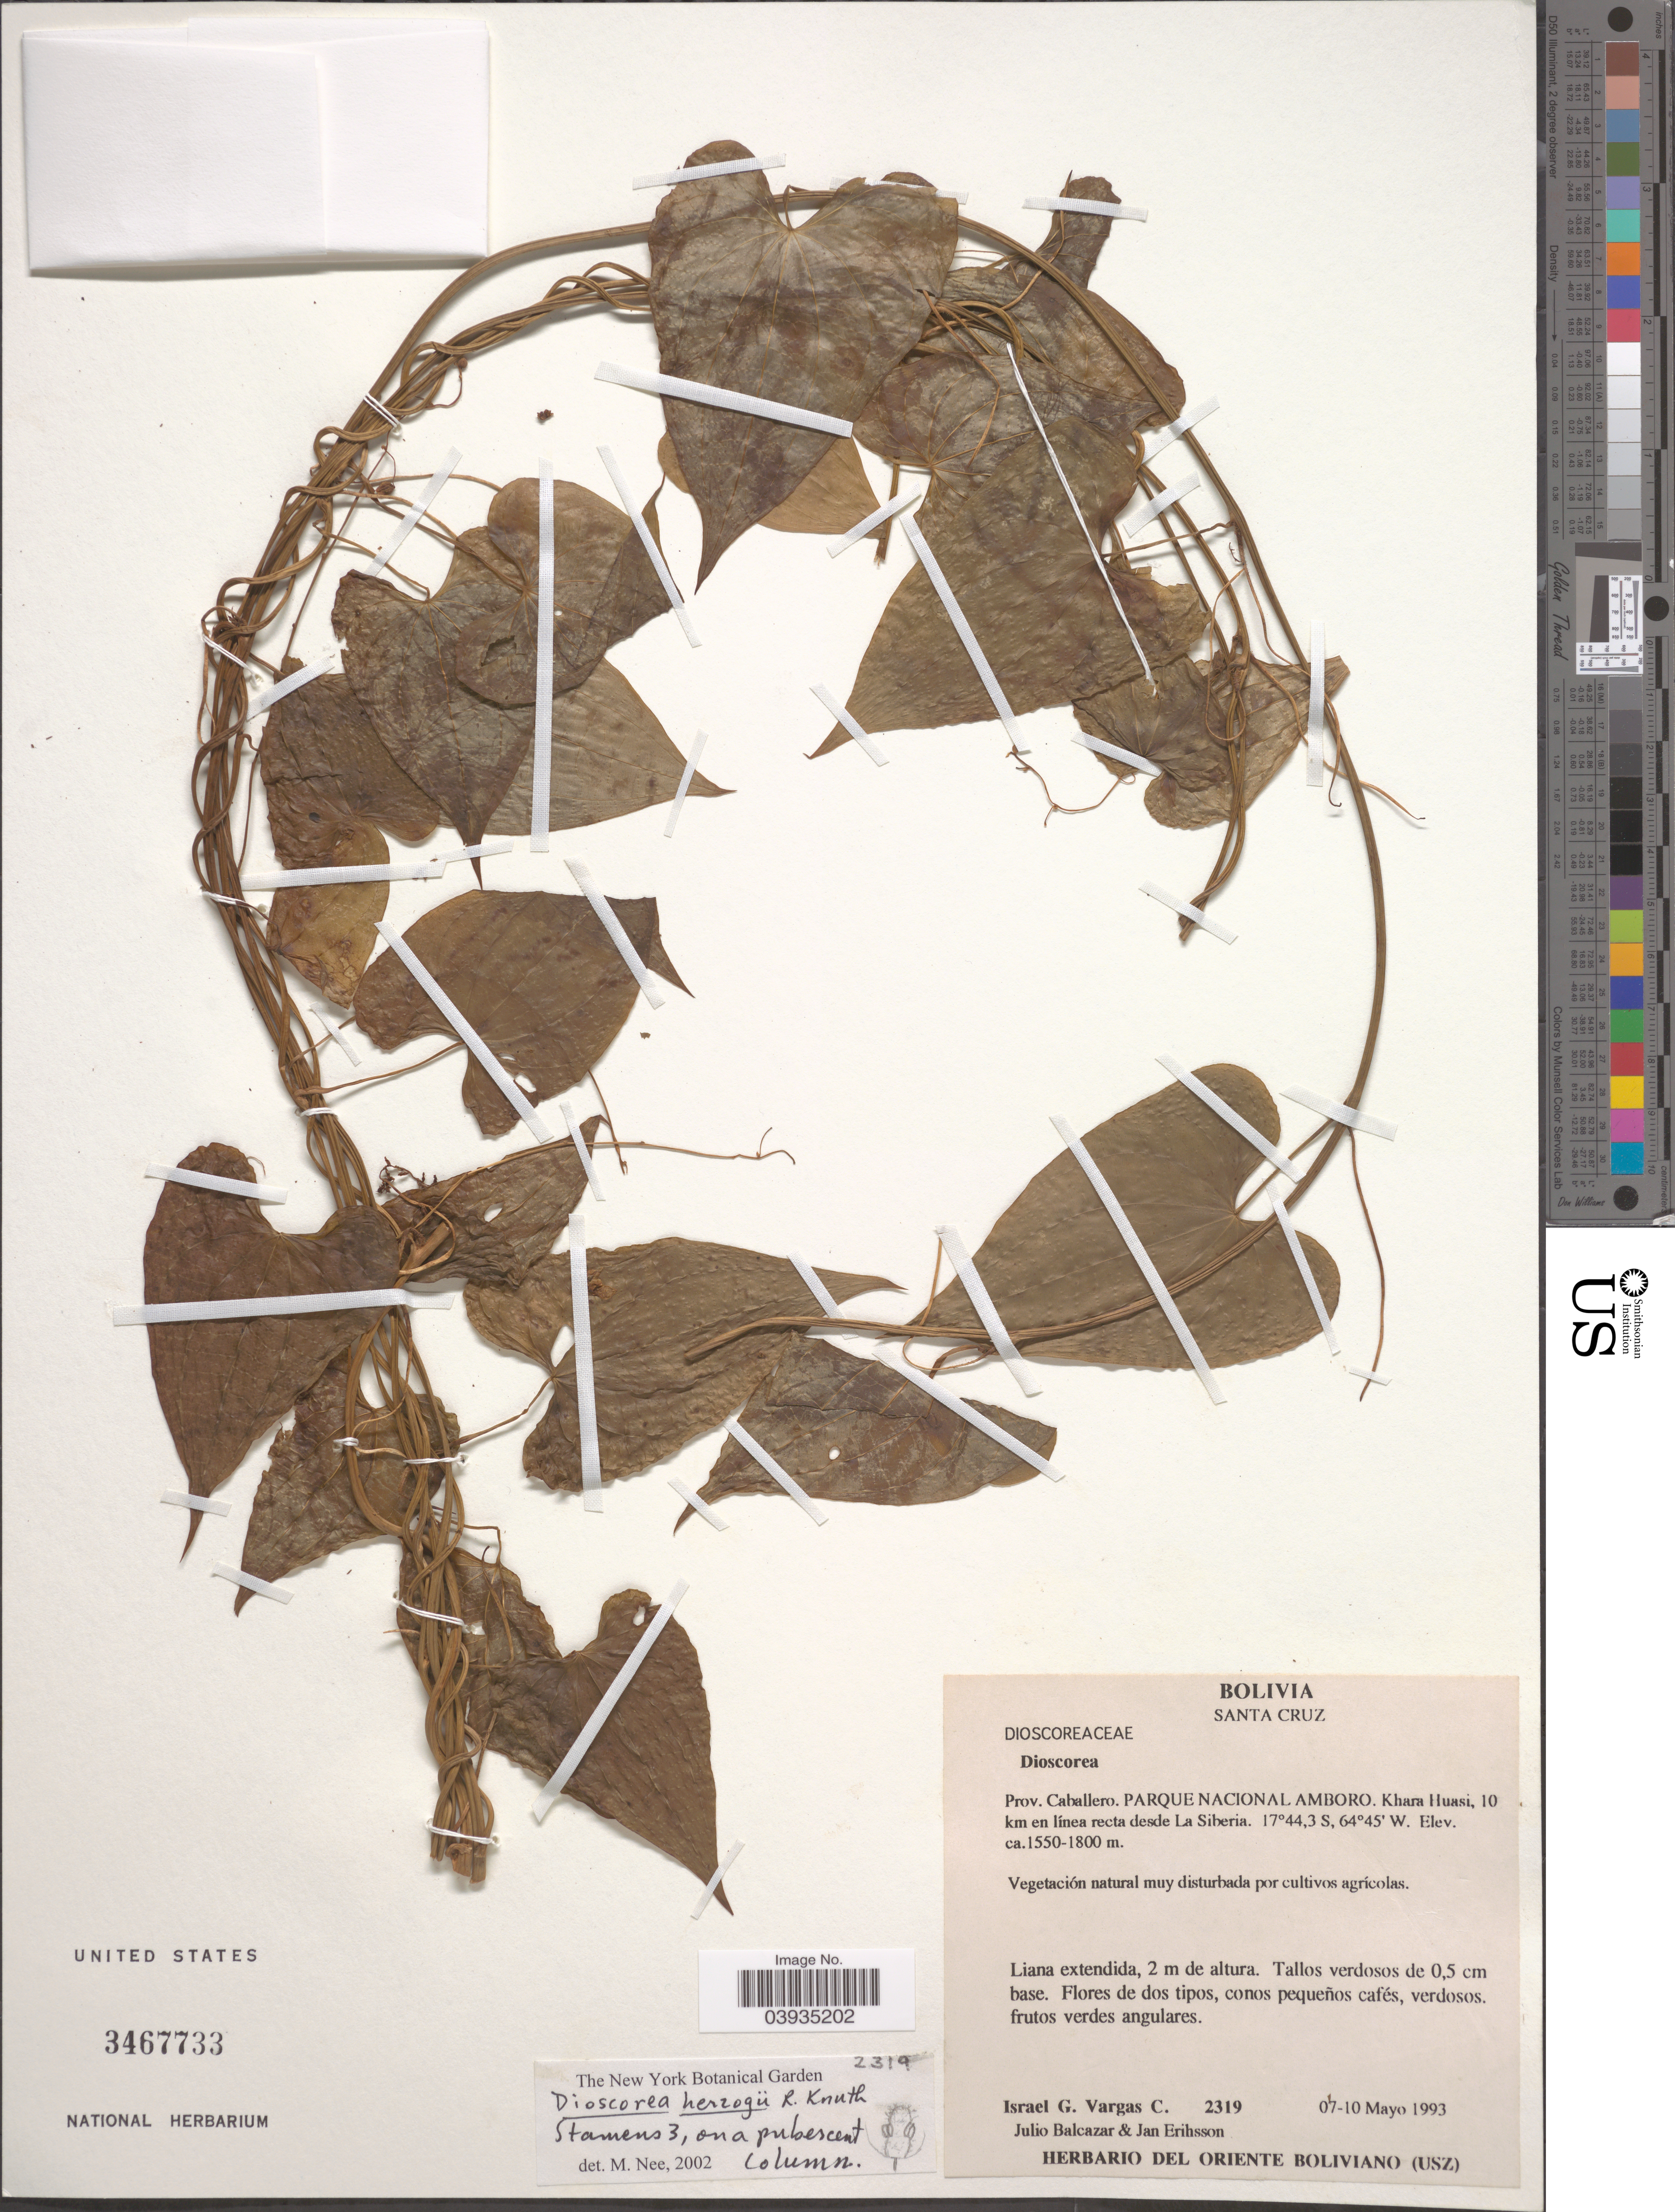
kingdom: Plantae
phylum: Tracheophyta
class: Liliopsida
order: Dioscoreales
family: Dioscoreaceae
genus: Dioscorea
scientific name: Dioscorea herzogii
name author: R. Knuth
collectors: I. Vargas C., J. Balcazar & J. Erihsson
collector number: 2319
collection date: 1993-05-07/1993-05-10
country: Bolivia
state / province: Santa Cruz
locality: Prov. Caballero. Parque Nacional Amboro. Khara Huasi, 10 km en línea recta desde La Siberia.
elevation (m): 1550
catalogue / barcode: US 3467733